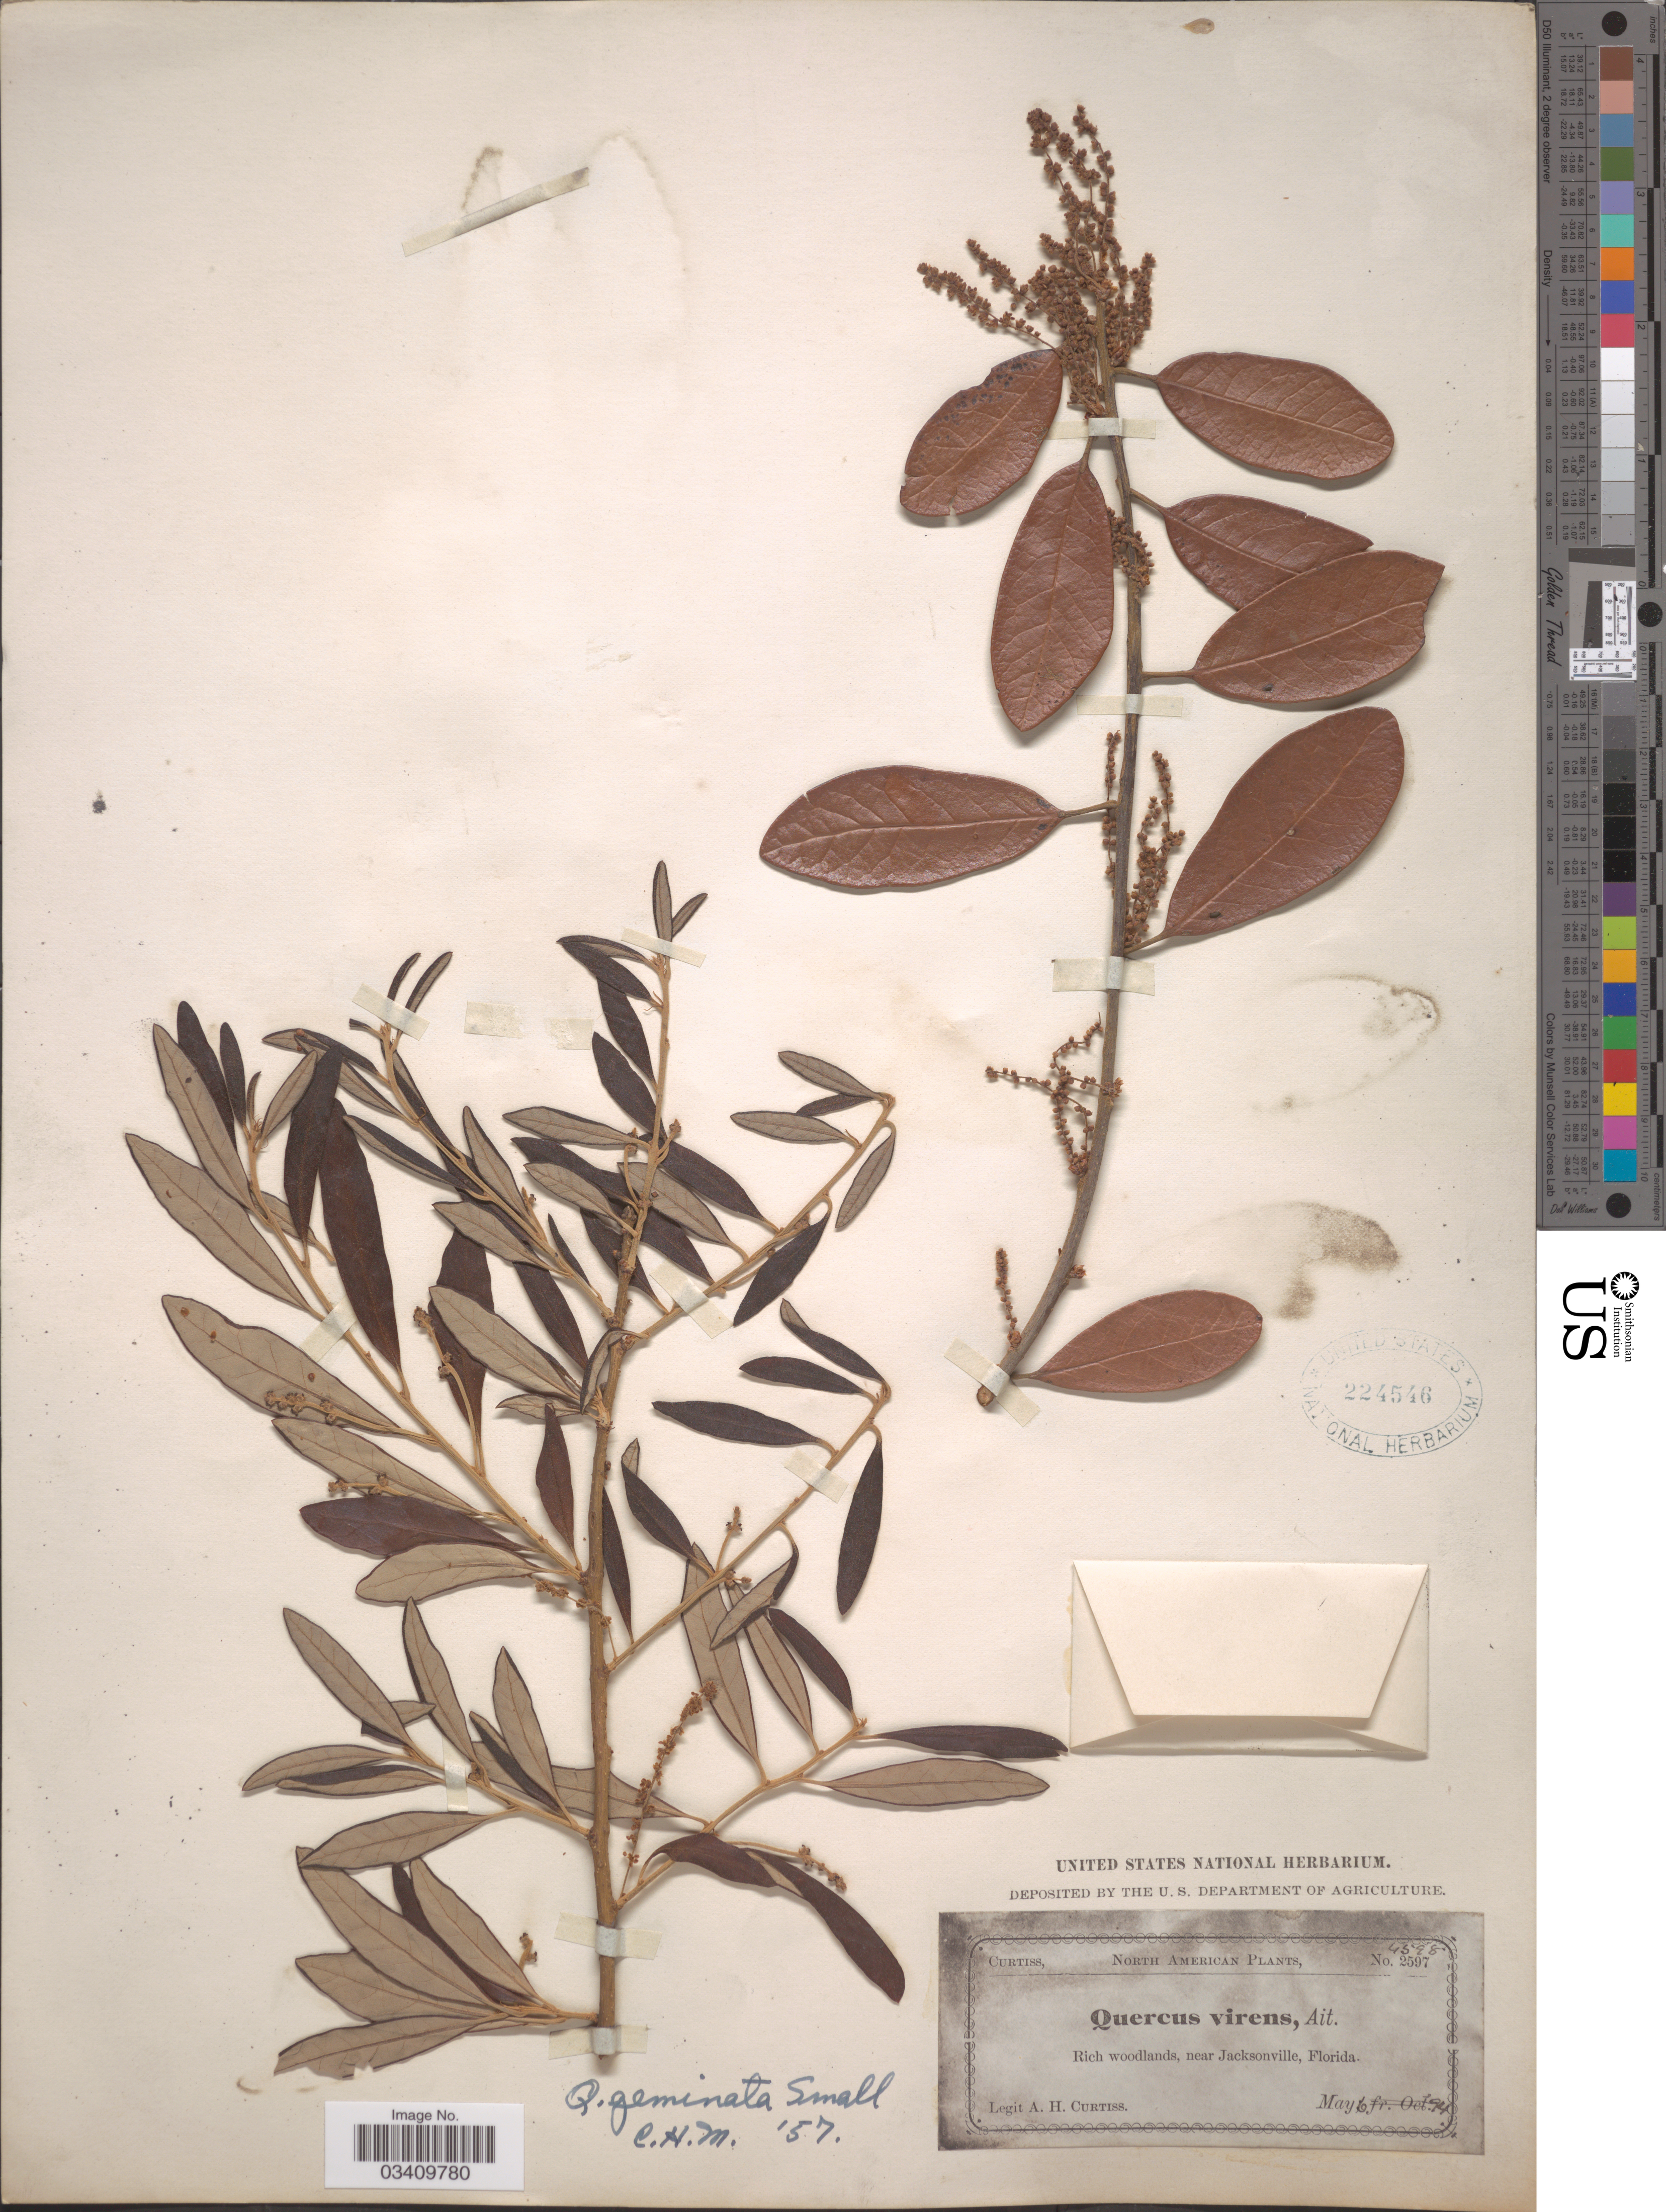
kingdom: Plantae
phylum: Tracheophyta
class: Magnoliopsida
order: Fagales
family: Fagaceae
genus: Quercus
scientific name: Quercus virginiana var. maritima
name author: (Michx.) Sarg.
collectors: A. H. Curtiss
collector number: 4598/2597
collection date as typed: Transcribed d/m/y: 6/5/94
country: United States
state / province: Florida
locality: Near Jacksonville.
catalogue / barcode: US 224546